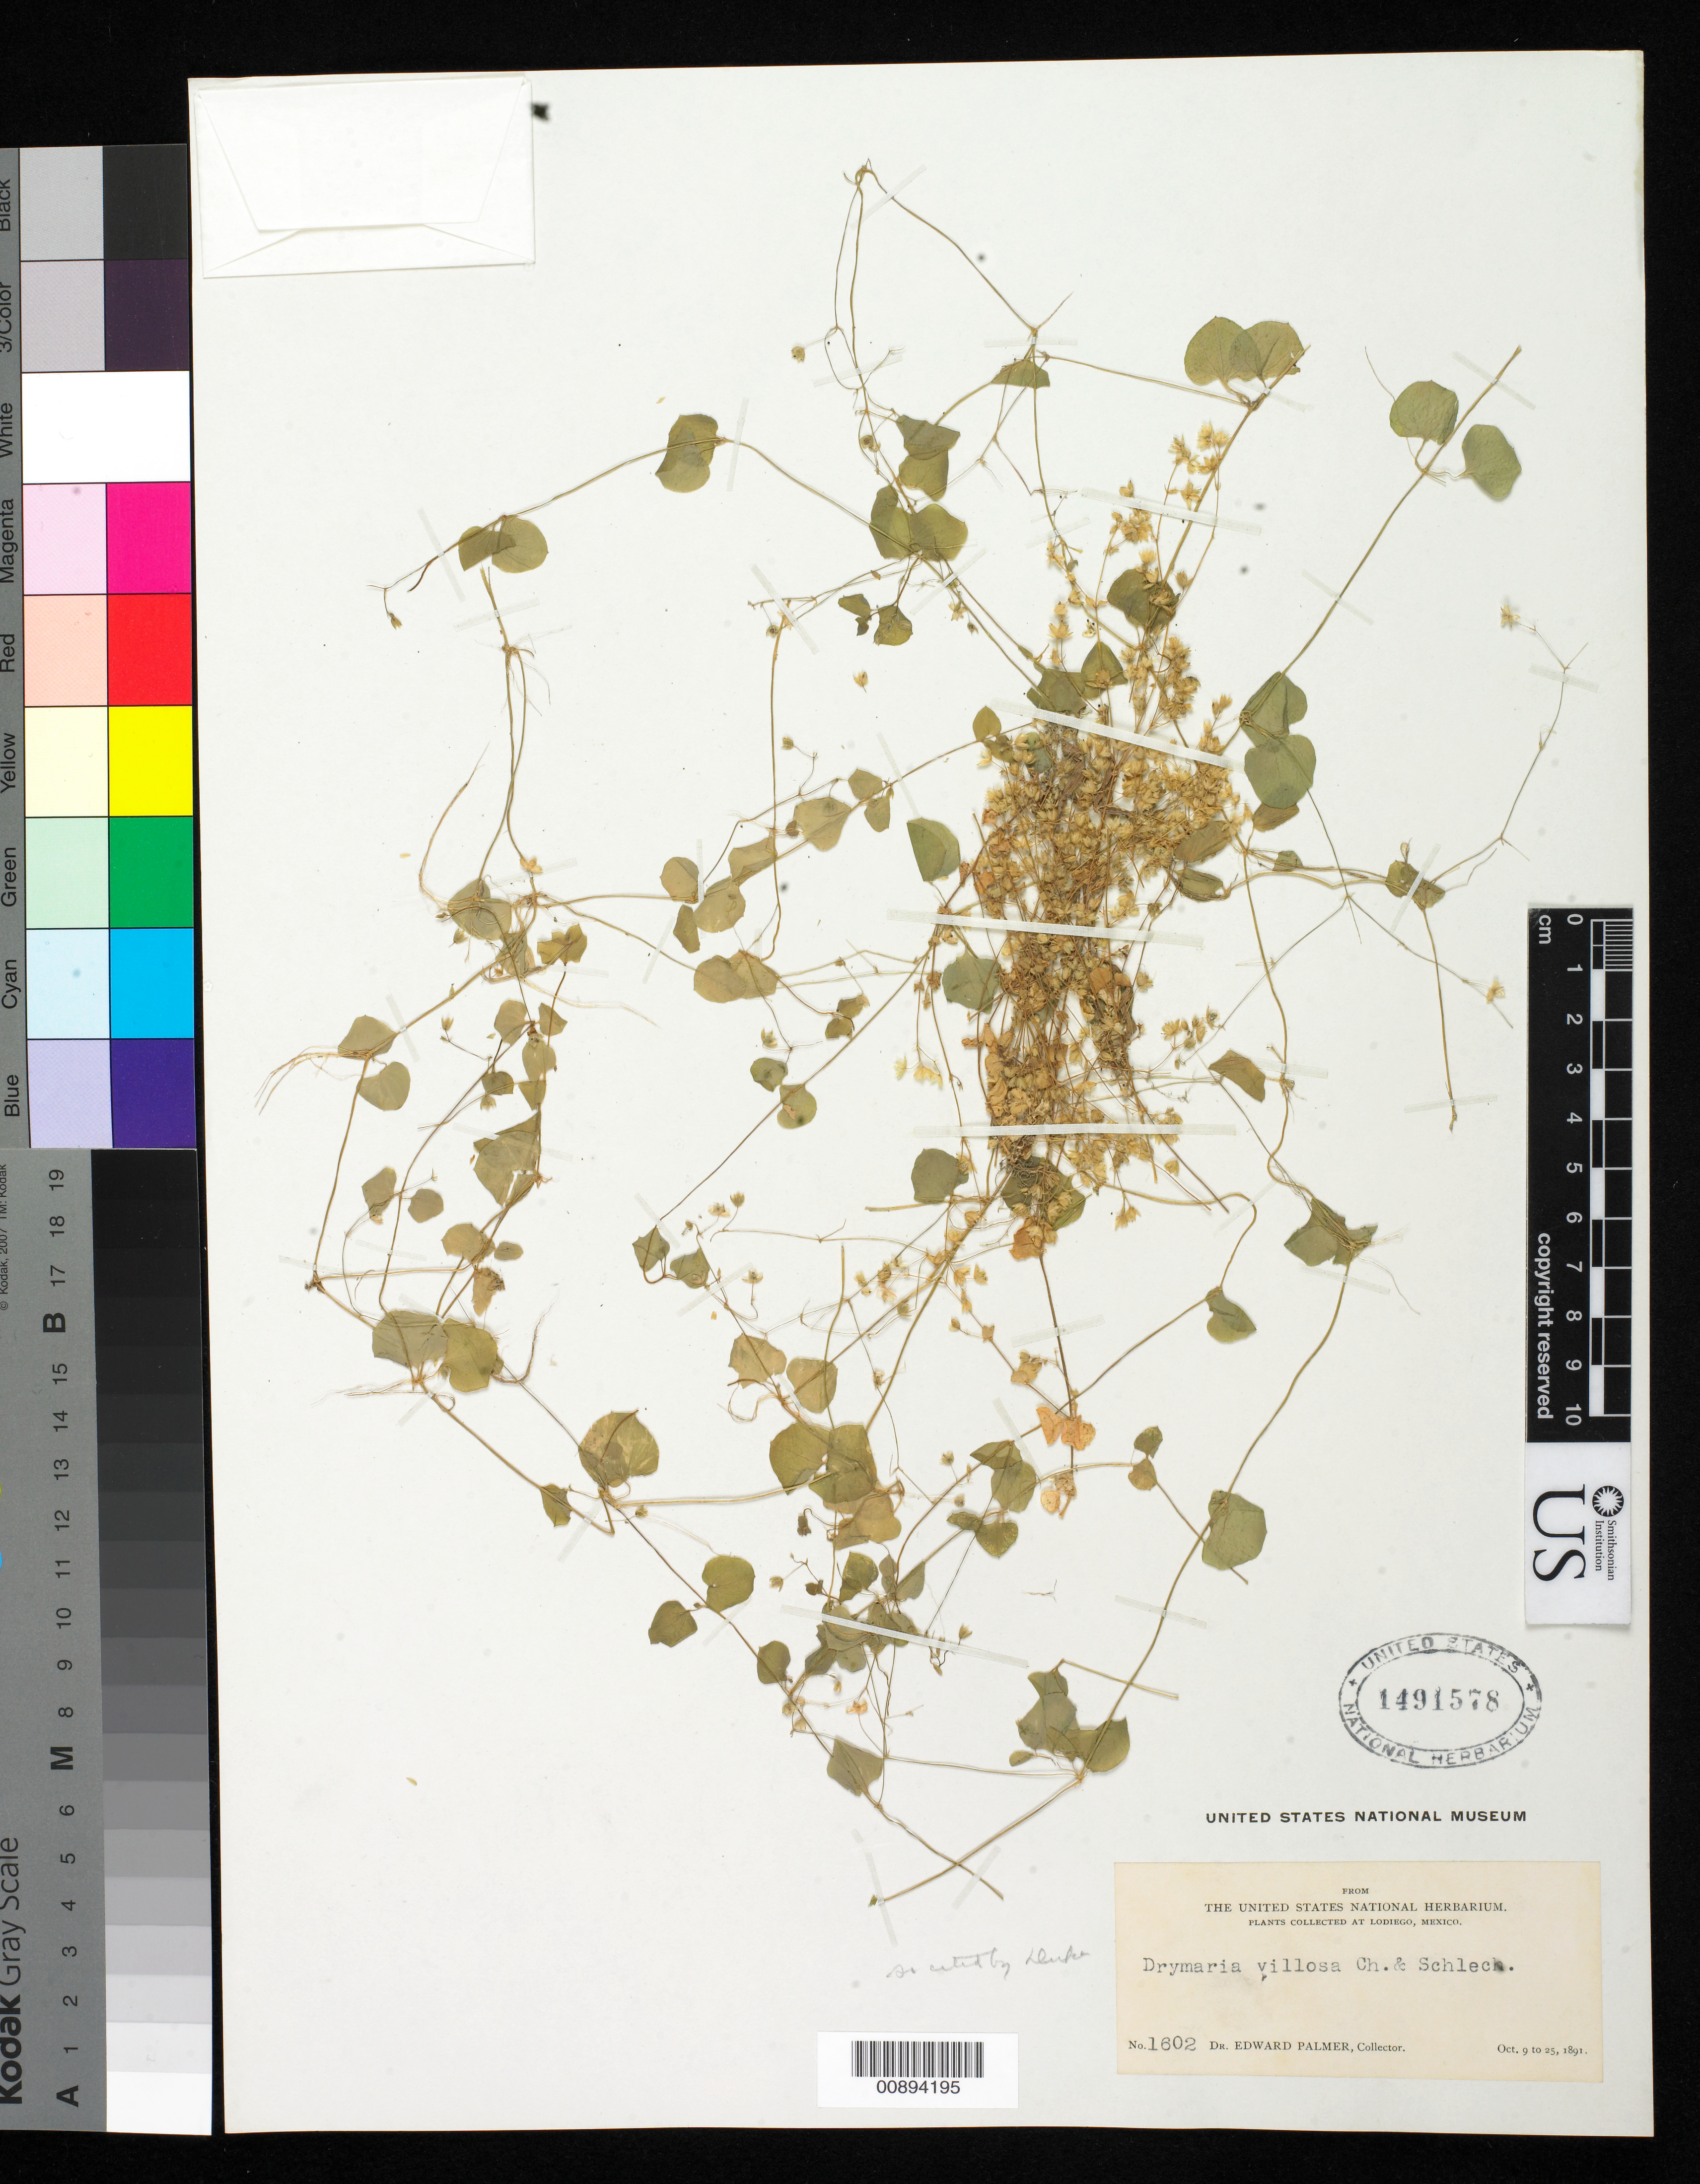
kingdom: Plantae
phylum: Tracheophyta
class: Magnoliopsida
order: Caryophyllales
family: Caryophyllaceae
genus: Drymaria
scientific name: Drymaria villosa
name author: Cham. & Schltdl.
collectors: E. Palmer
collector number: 1602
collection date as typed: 09 Oct 1891 to 25 Oct 1891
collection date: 1891-10-09/1891-10-25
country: Mexico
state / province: Sinaloa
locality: Lodiego, Sinaloa.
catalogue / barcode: US 1491578